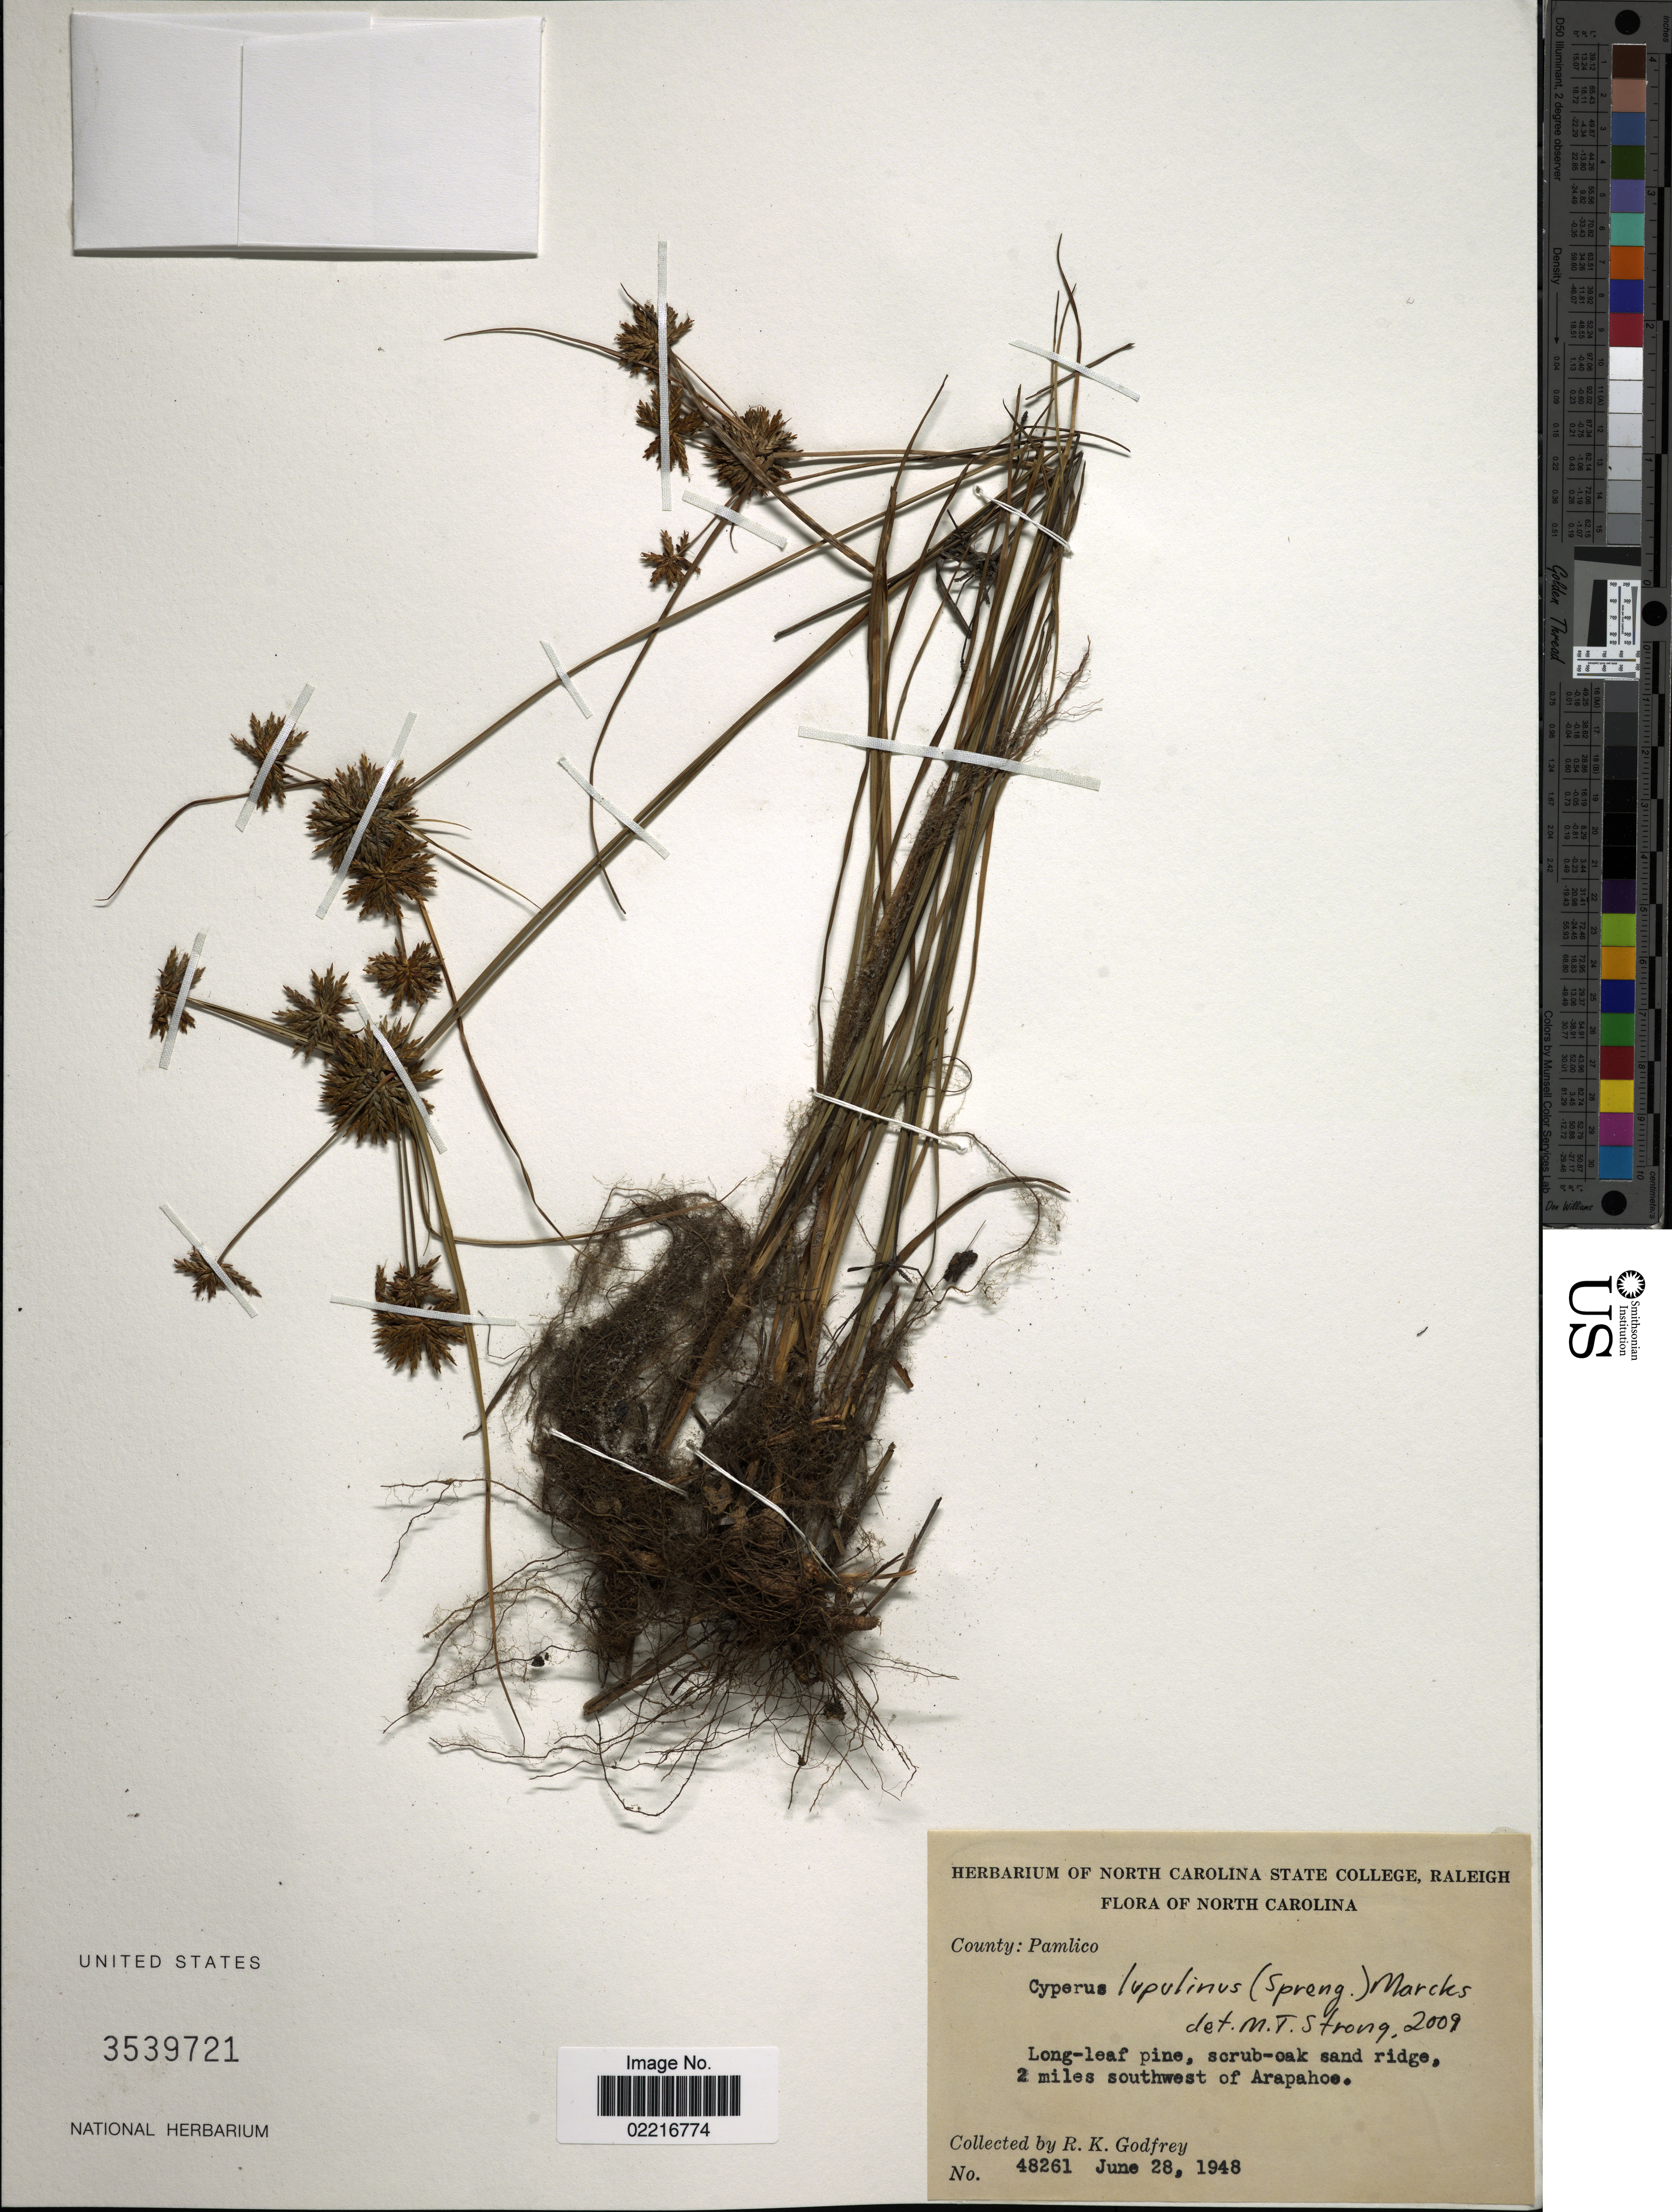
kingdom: Plantae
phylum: Tracheophyta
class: Liliopsida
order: Poales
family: Cyperaceae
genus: Cyperus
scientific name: Cyperus lupulinus subsp. lupulinus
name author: (Spreng.) Marcks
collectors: R. K. Godfrey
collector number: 48261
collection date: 1948-06-28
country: United States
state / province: North Carolina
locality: County: Pamlico. 2 miles southwest of Arapahoe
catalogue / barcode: US 3539721